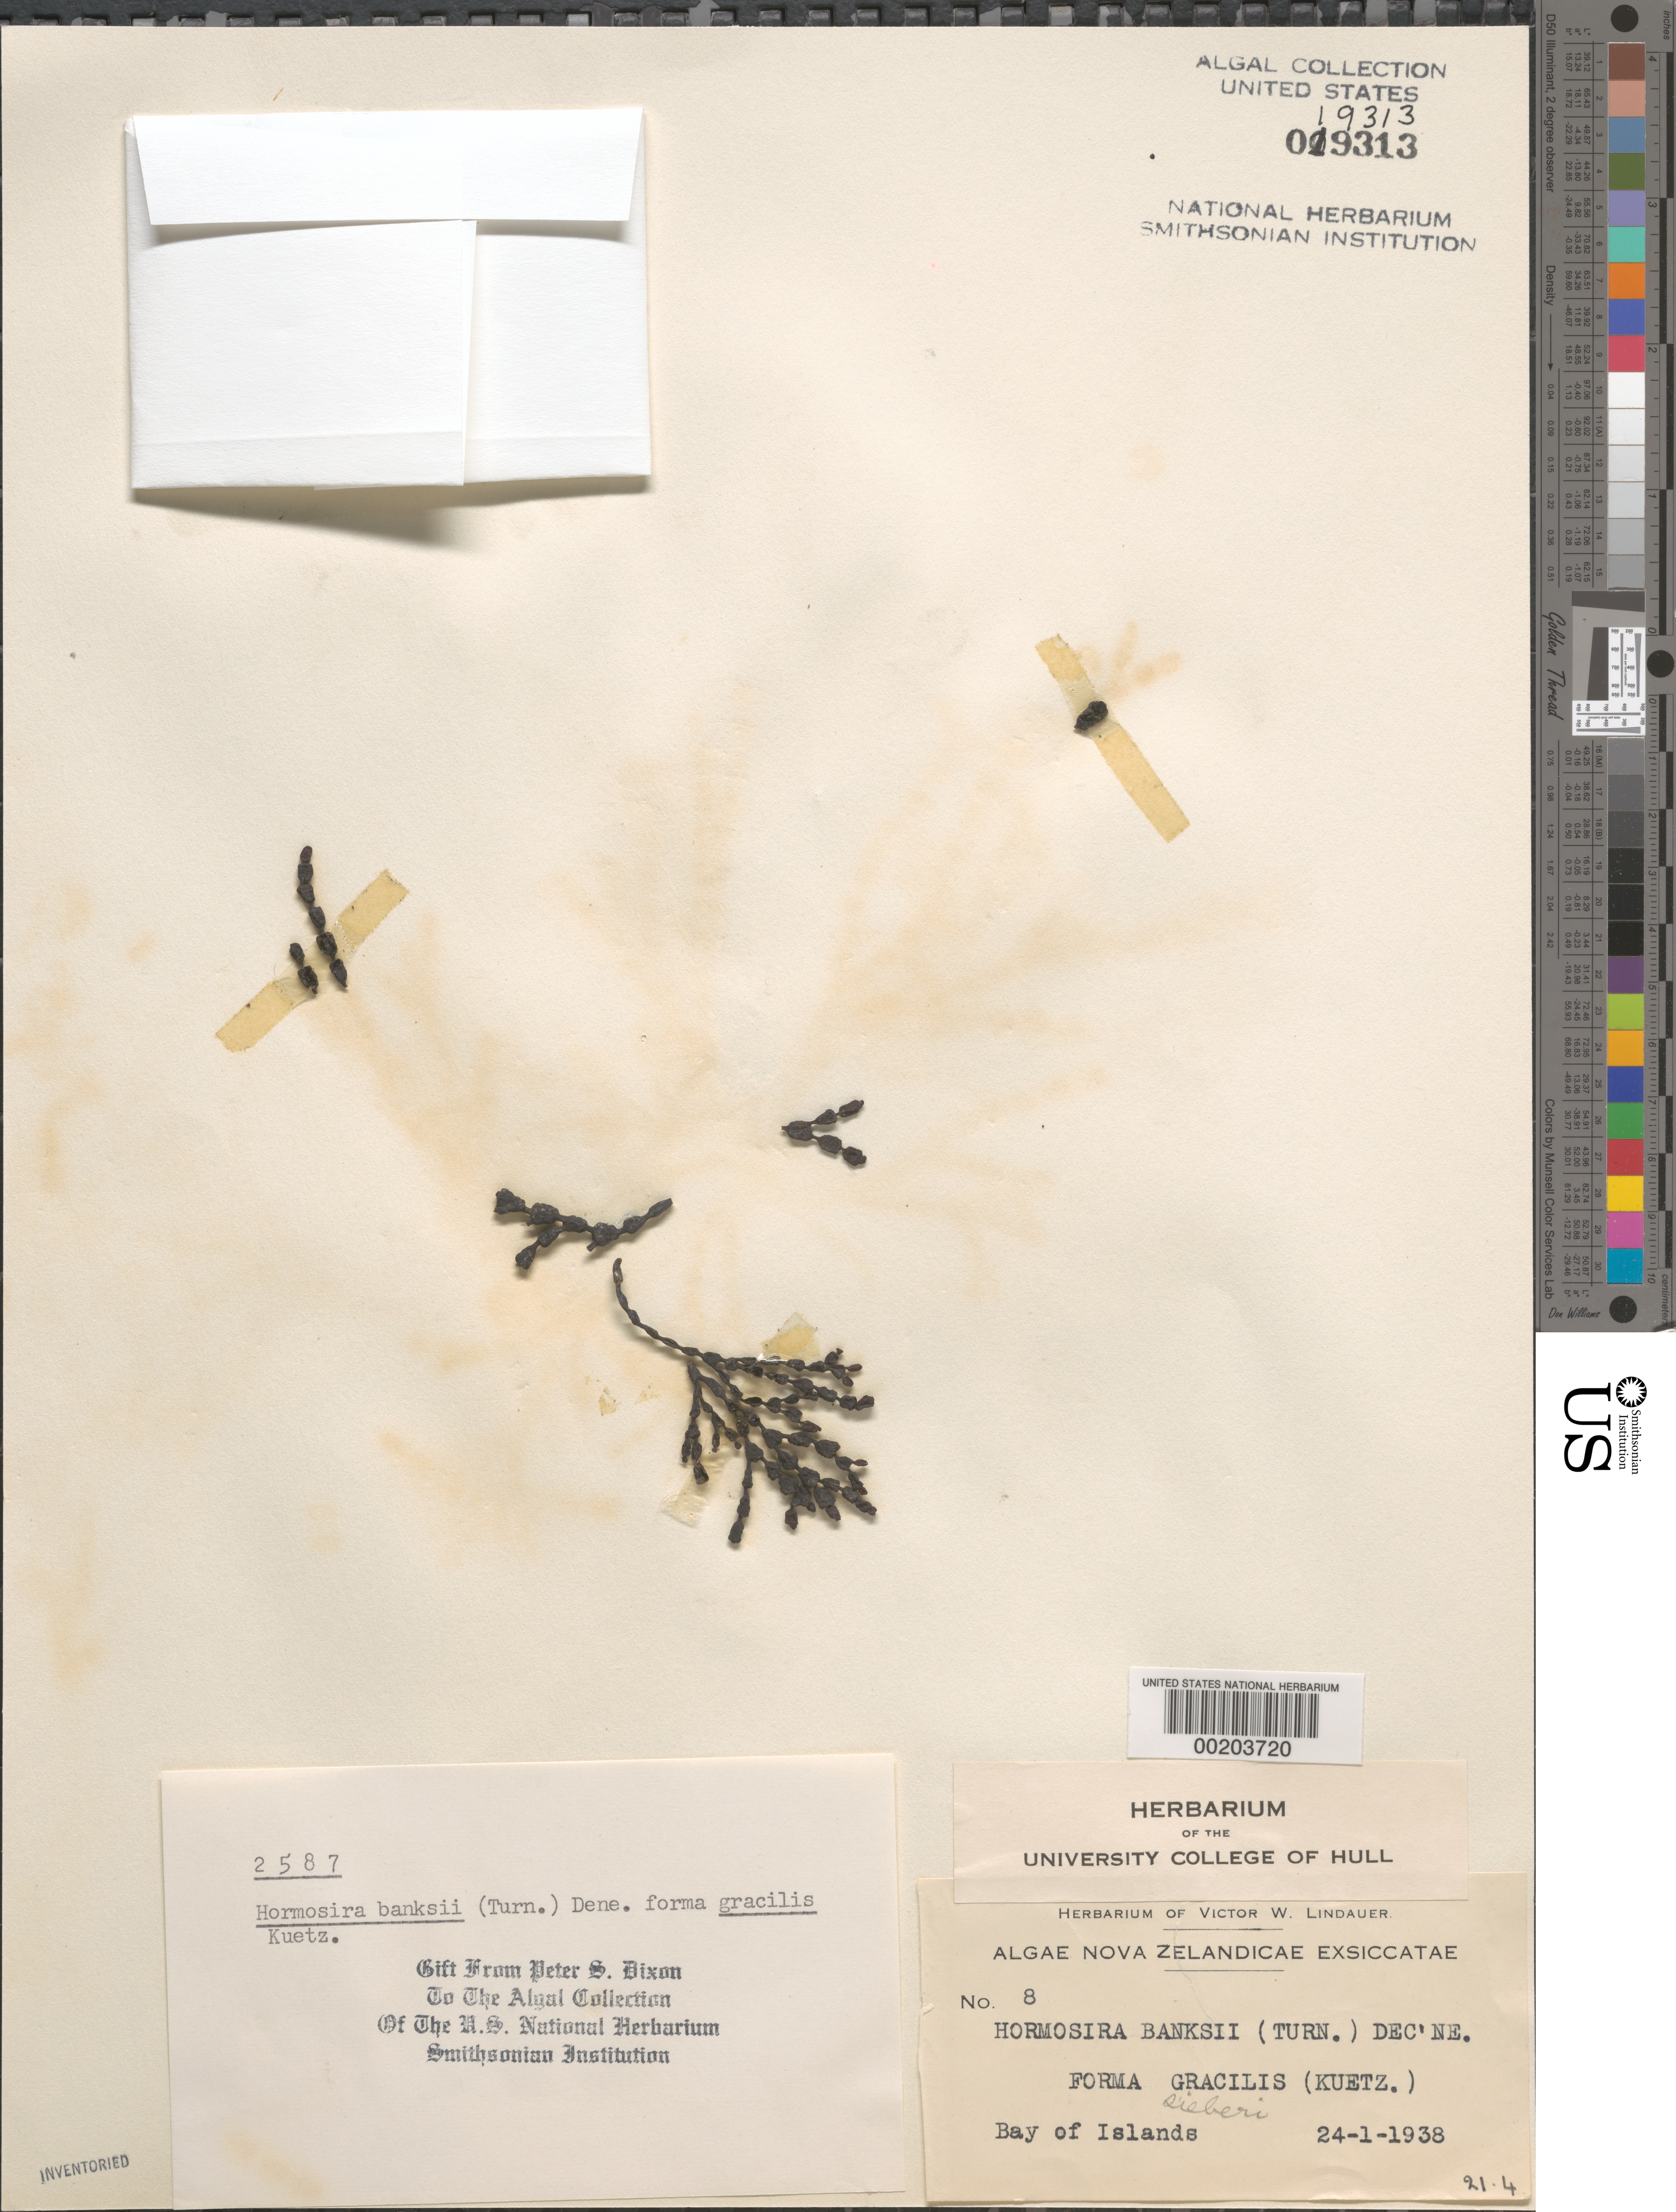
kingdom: Chromista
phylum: Ochrophyta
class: Phaeophyceae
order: Fucales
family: Hormosiraceae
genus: Hormosira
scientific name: Hormosira banksii f. gracilis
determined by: Dixon, P. S.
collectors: V. Lindauer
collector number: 8 & PSD 2587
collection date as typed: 24 Jan 1938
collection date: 1938-01-24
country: New Zealand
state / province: Northland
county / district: Far North District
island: North Island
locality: Bay of Islands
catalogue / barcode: US 19313